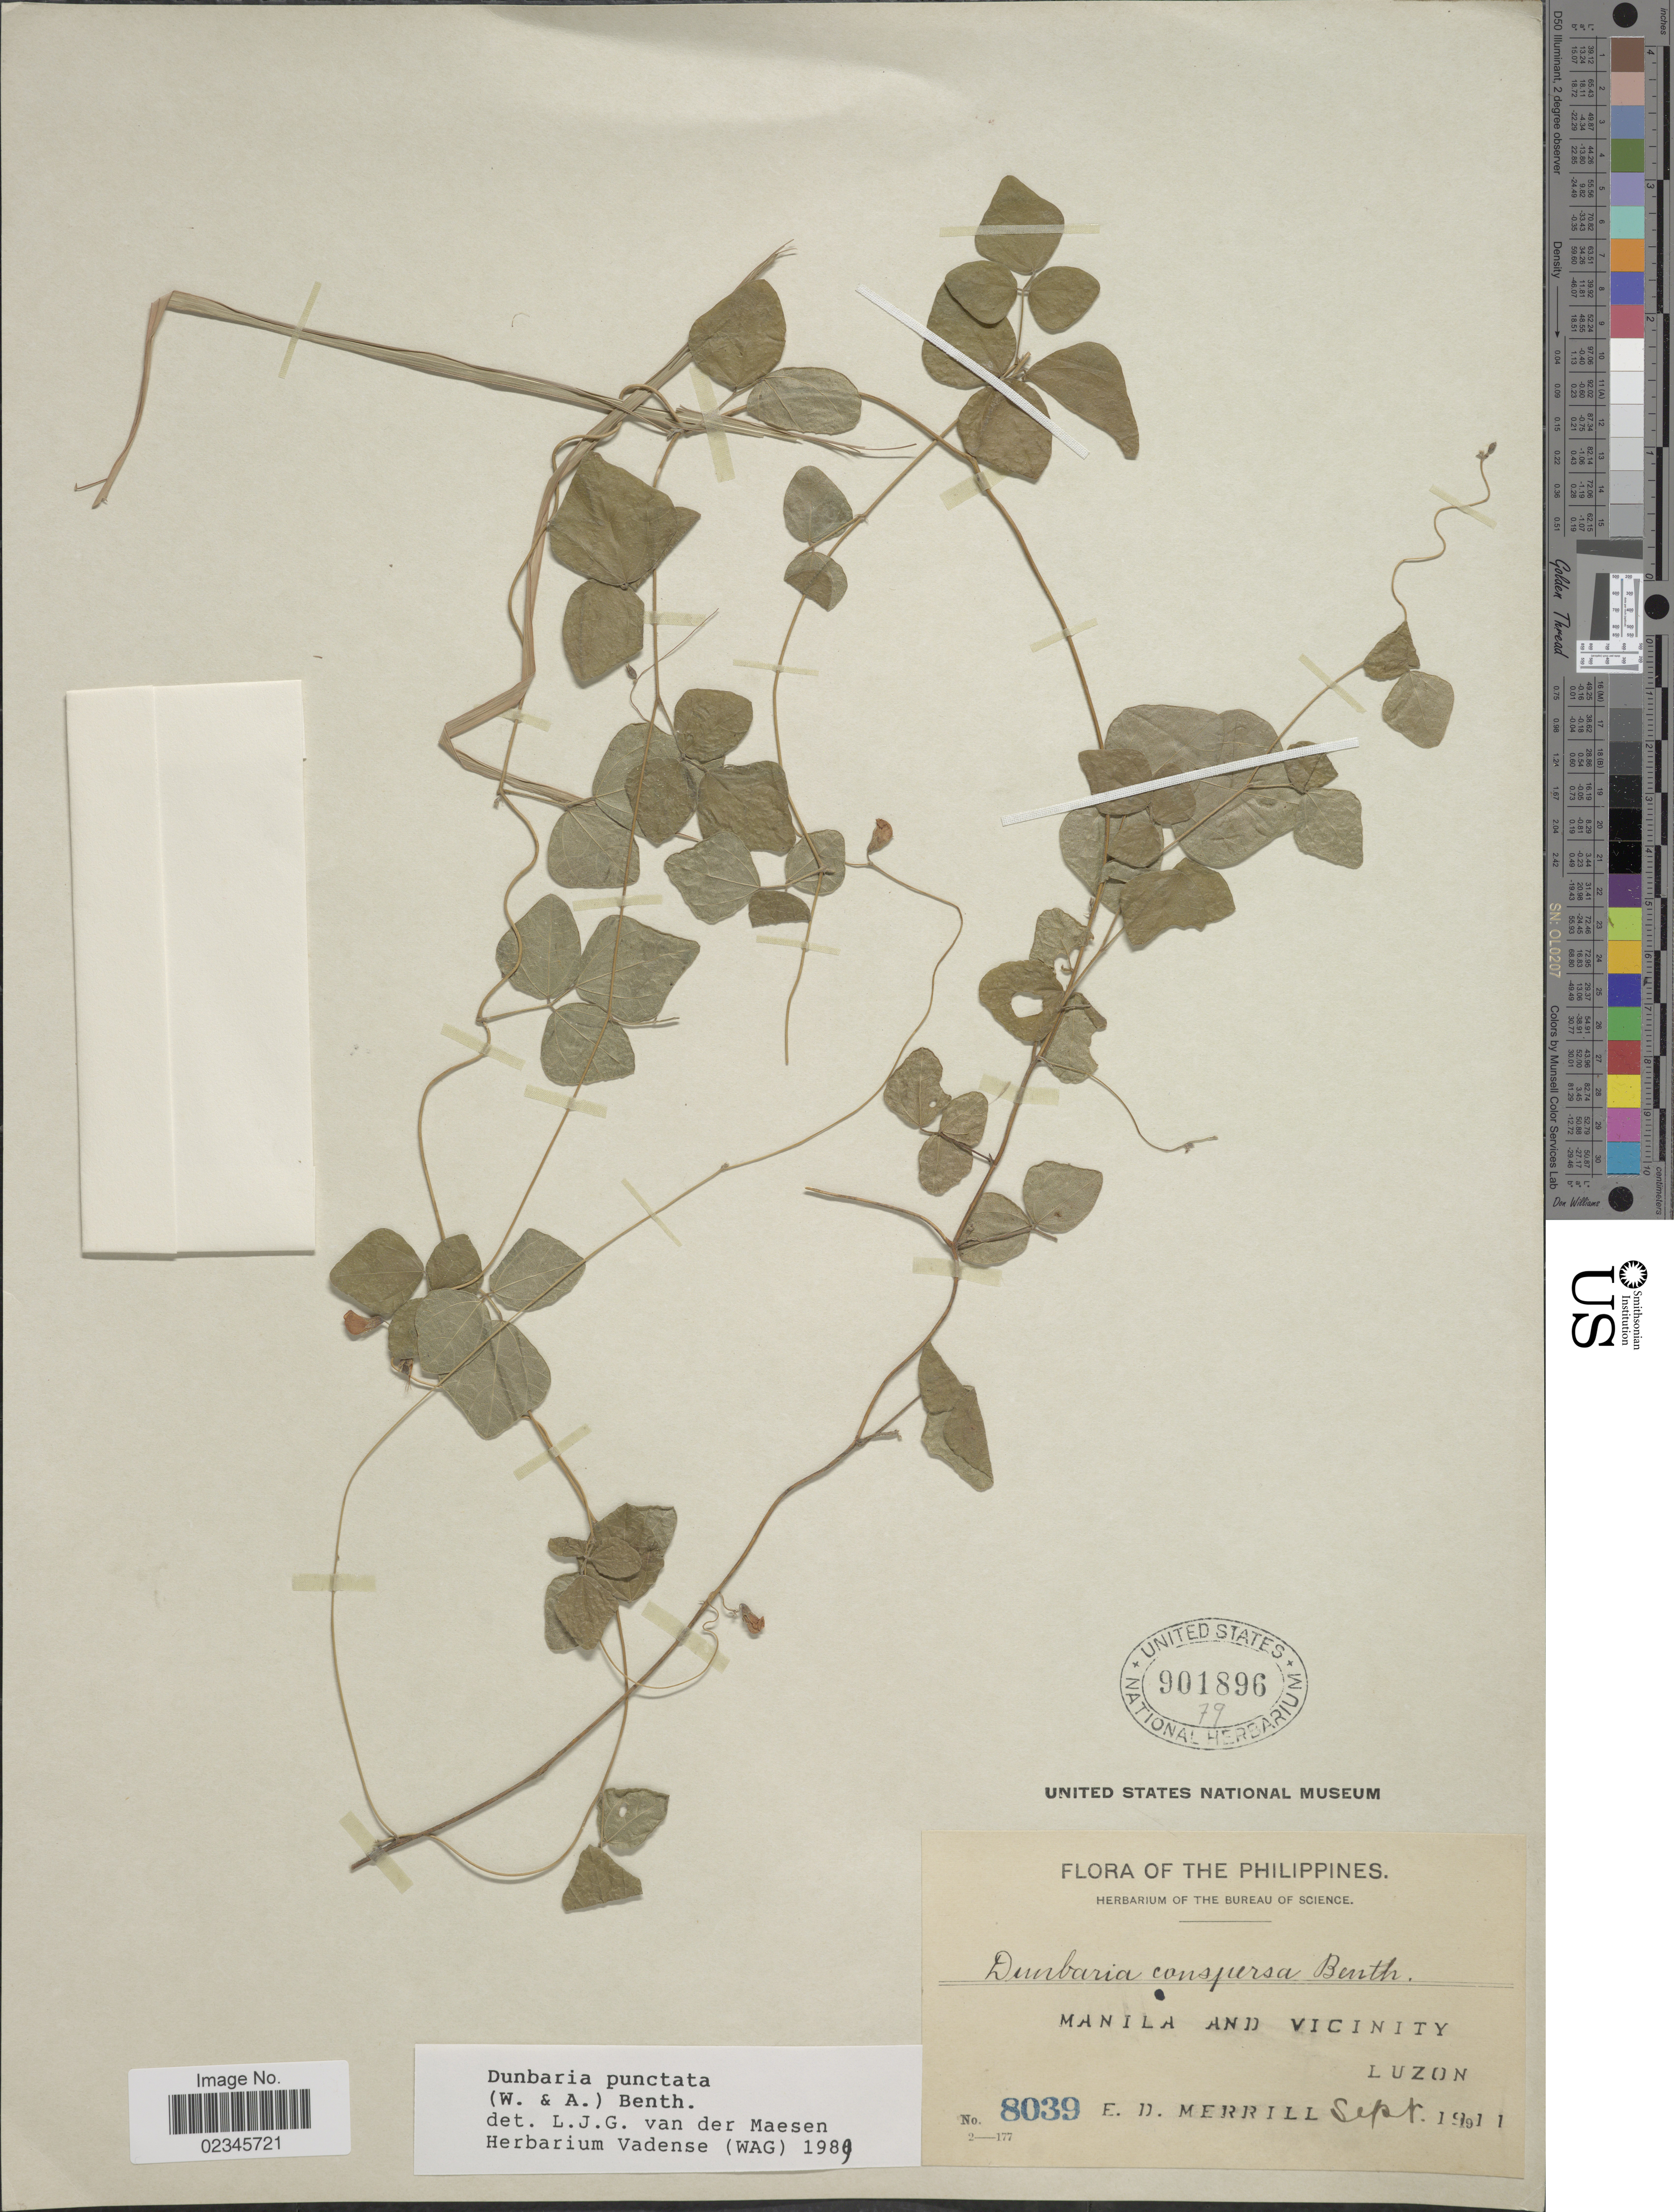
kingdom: Plantae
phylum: Tracheophyta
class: Magnoliopsida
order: Fabales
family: Fabaceae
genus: Dunbaria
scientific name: Dunbaria punctata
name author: (Wight & Arn.) Benth.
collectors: E. D. Merrill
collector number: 8039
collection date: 1911-09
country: Philippines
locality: Manila and vicinity, Luzon.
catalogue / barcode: US 901896